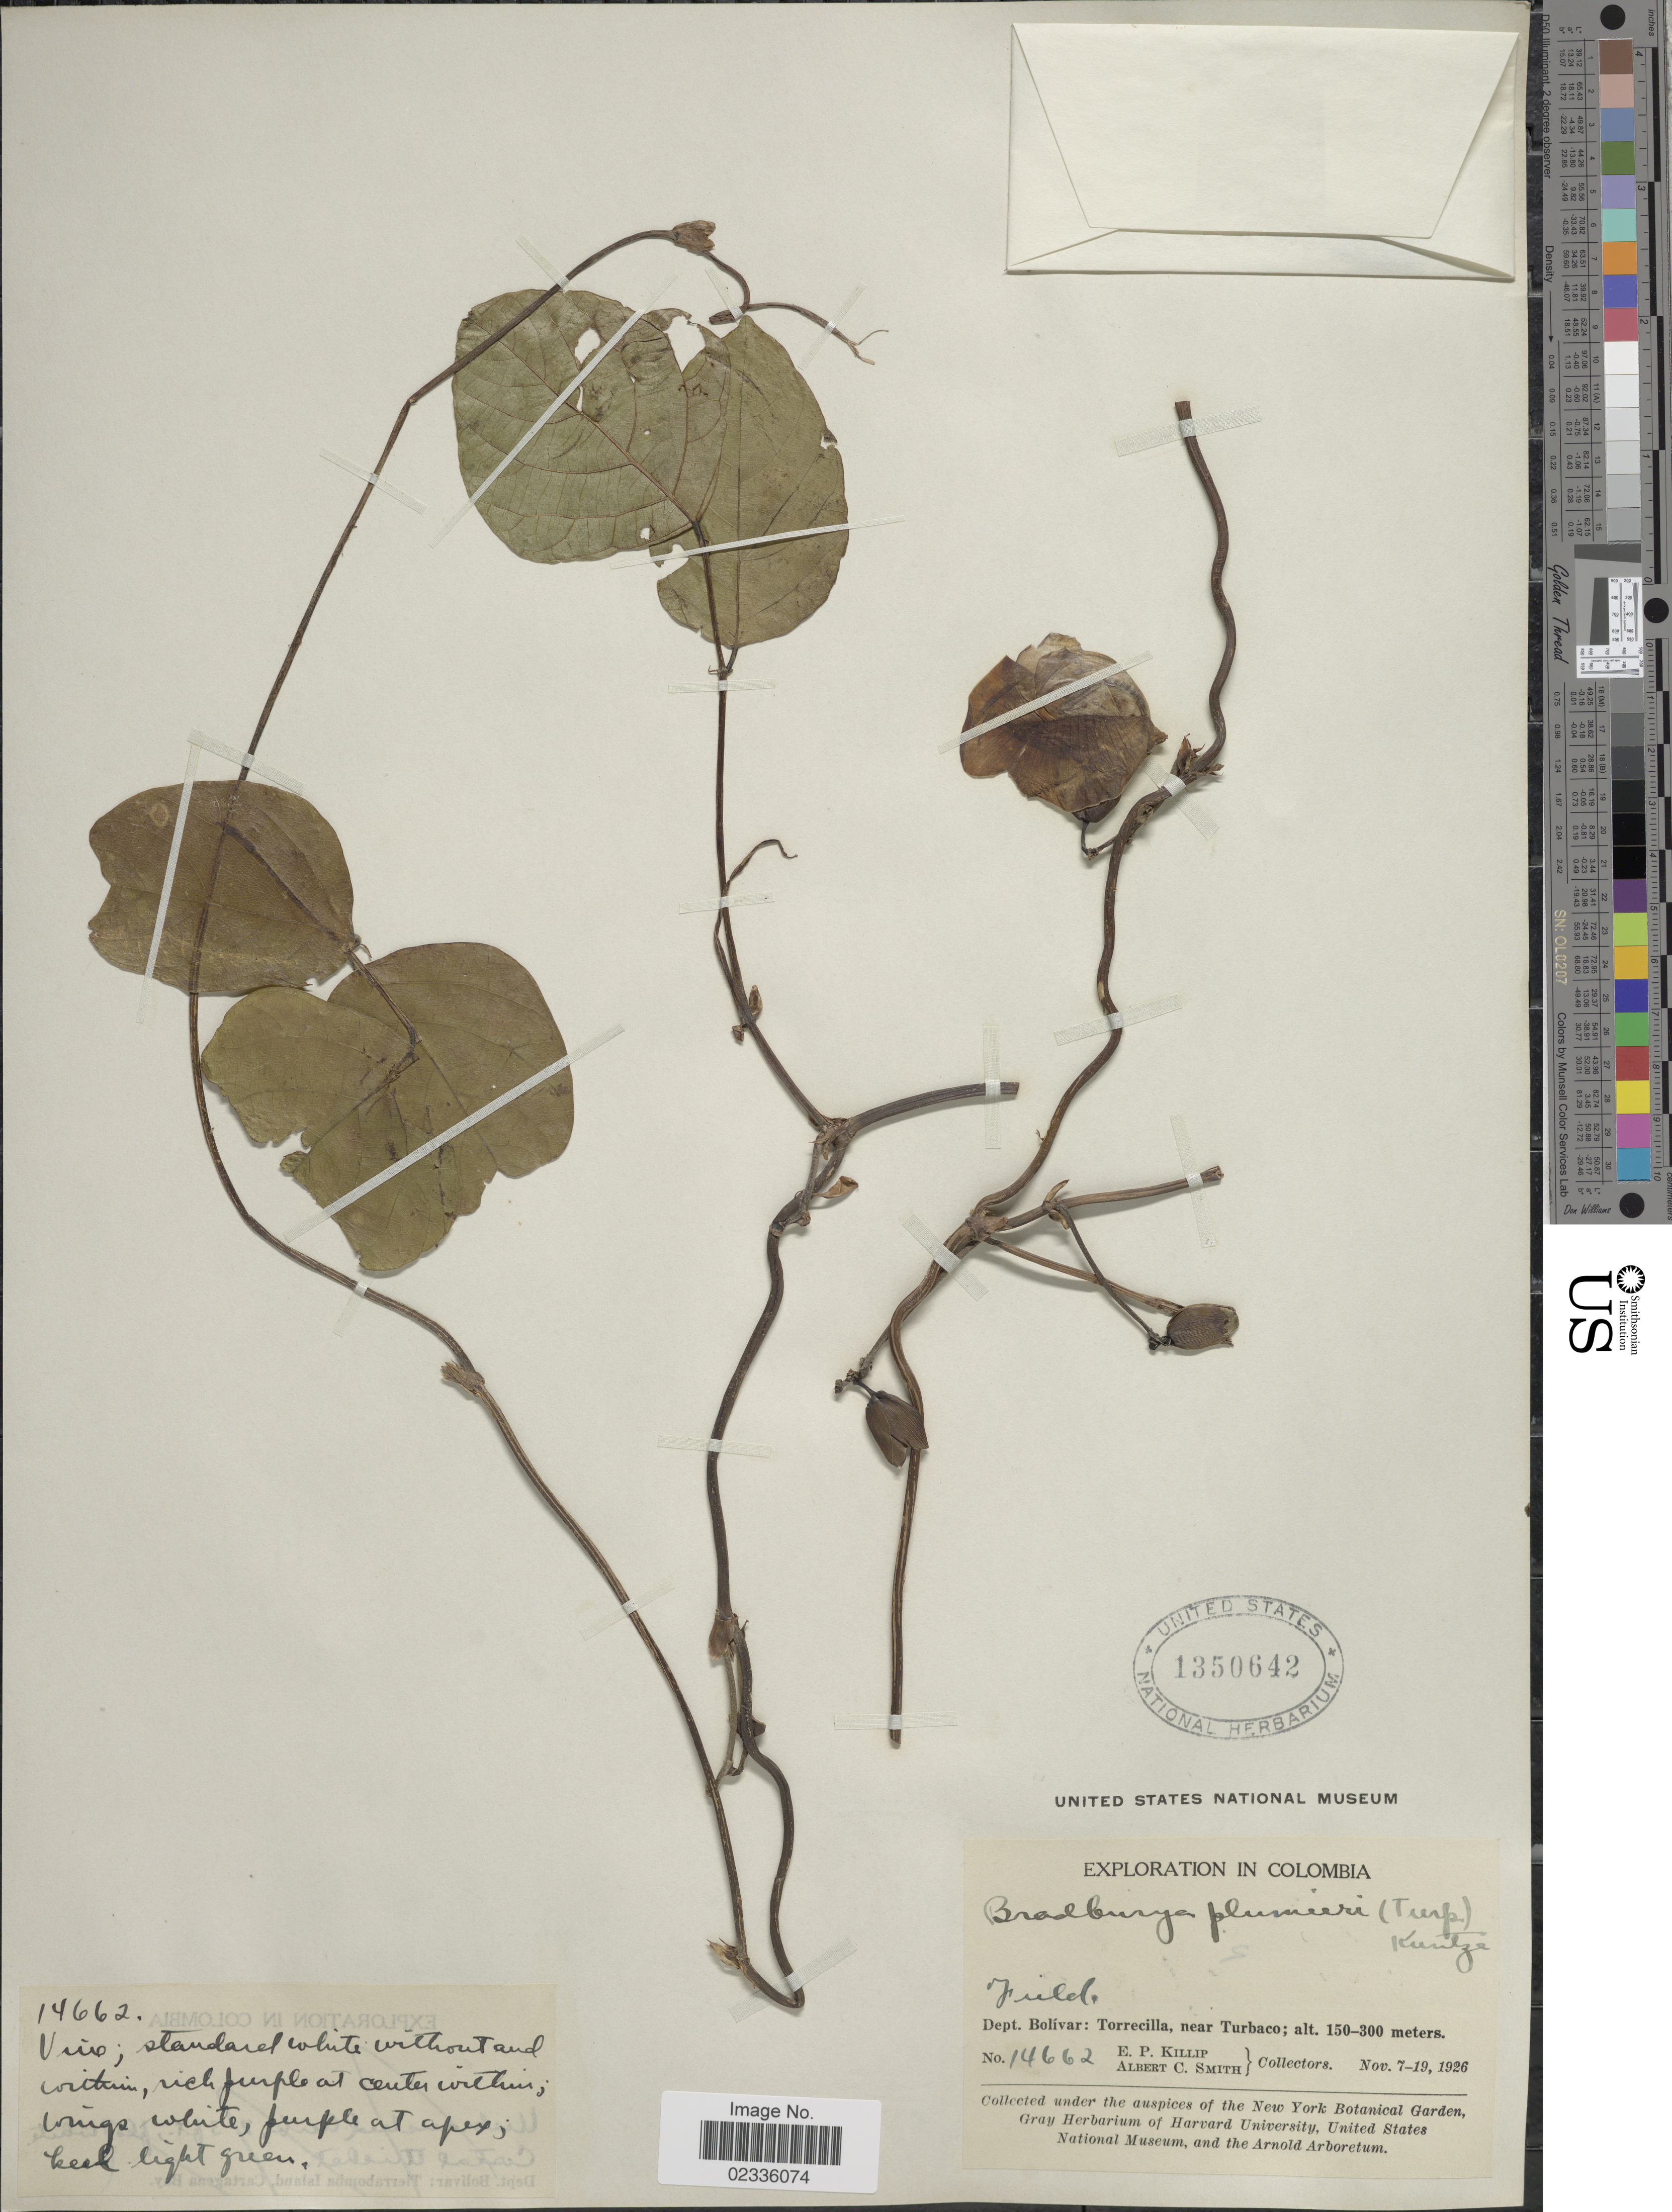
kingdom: Plantae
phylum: Tracheophyta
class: Magnoliopsida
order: Fabales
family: Fabaceae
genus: Centrosema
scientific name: Centrosema plumieri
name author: (Turpin ex Pers.) Benth.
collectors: E. P. Killip & A. C. Smith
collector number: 14662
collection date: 1926-11-07/1926-11-19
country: Colombia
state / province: Bolívar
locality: Dept. Bolivar: Torrecilla, near Turbaco.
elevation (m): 150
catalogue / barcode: US 1350642